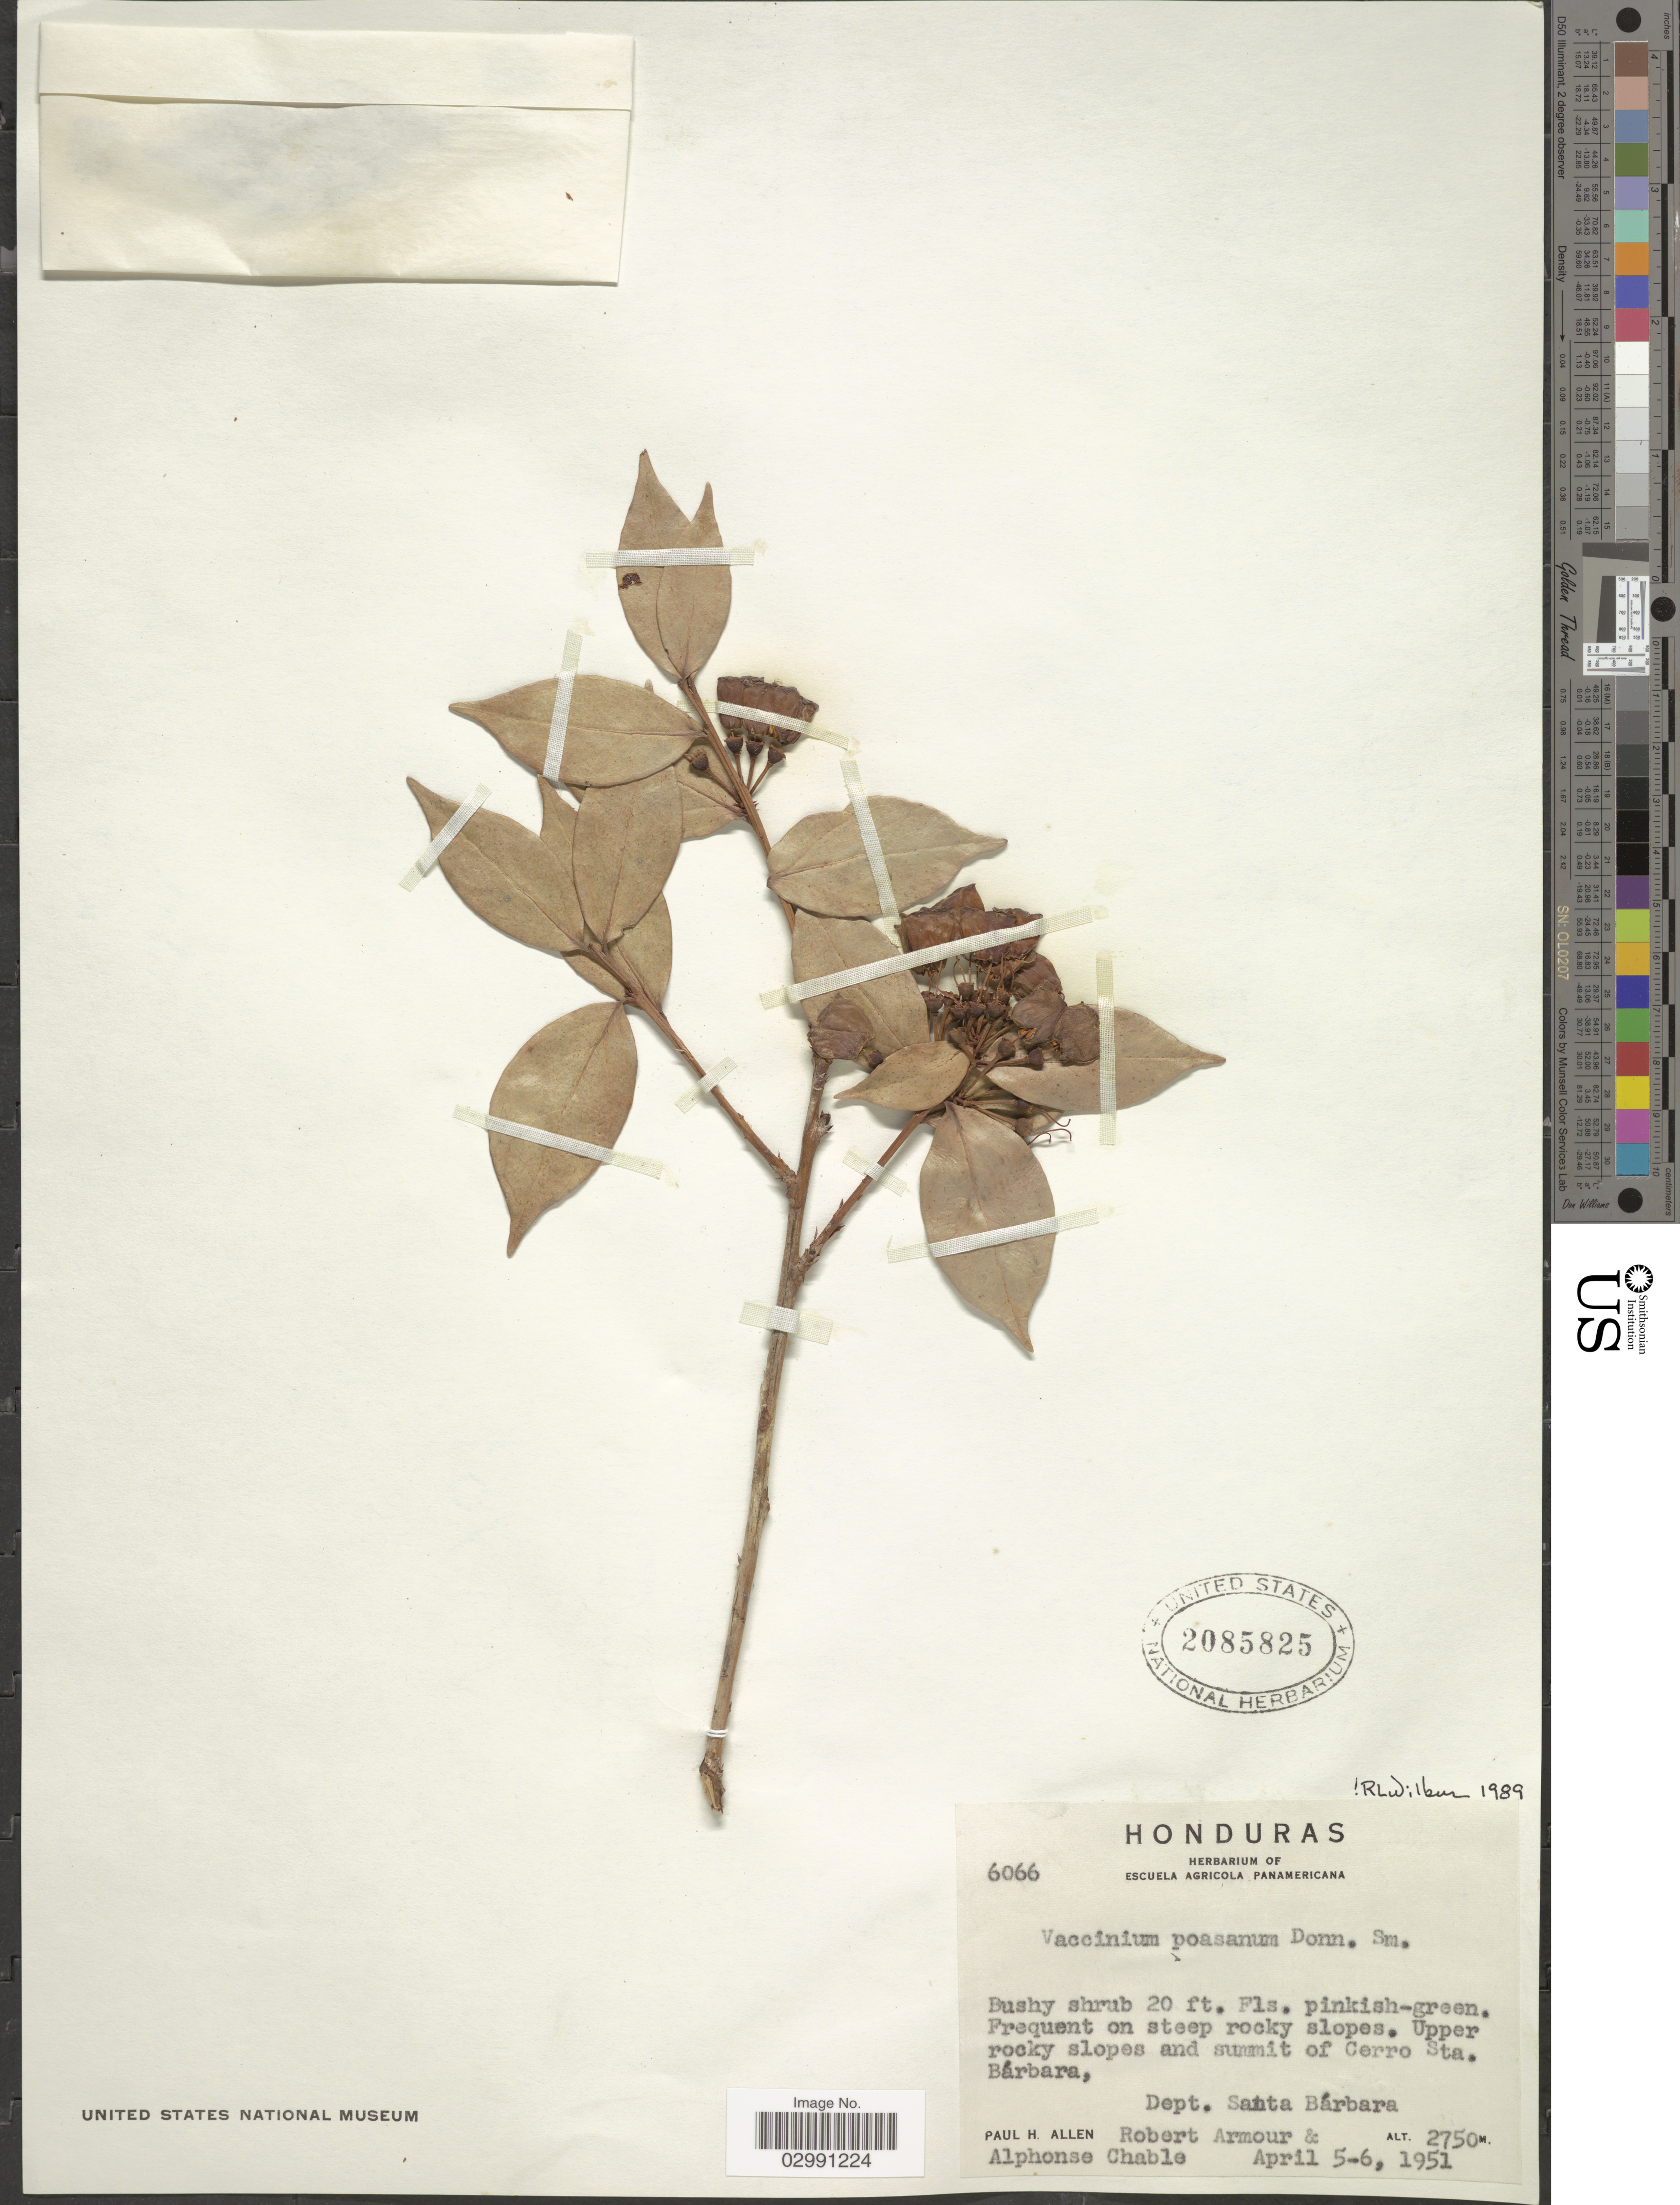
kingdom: Plantae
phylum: Tracheophyta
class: Magnoliopsida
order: Ericales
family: Ericaceae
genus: Vaccinium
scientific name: Vaccinium poasanum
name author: Donn. Sm.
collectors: P. H. Allen, R. Armour & A. Chable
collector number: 6066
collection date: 1951-04-05/1951-04-06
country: Honduras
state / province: Santa Bárbara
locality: Upper rocky slopes and summit of Cerro Sta. Bárbara, Dept. Santa Bárbara.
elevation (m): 2750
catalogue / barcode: US 2085825